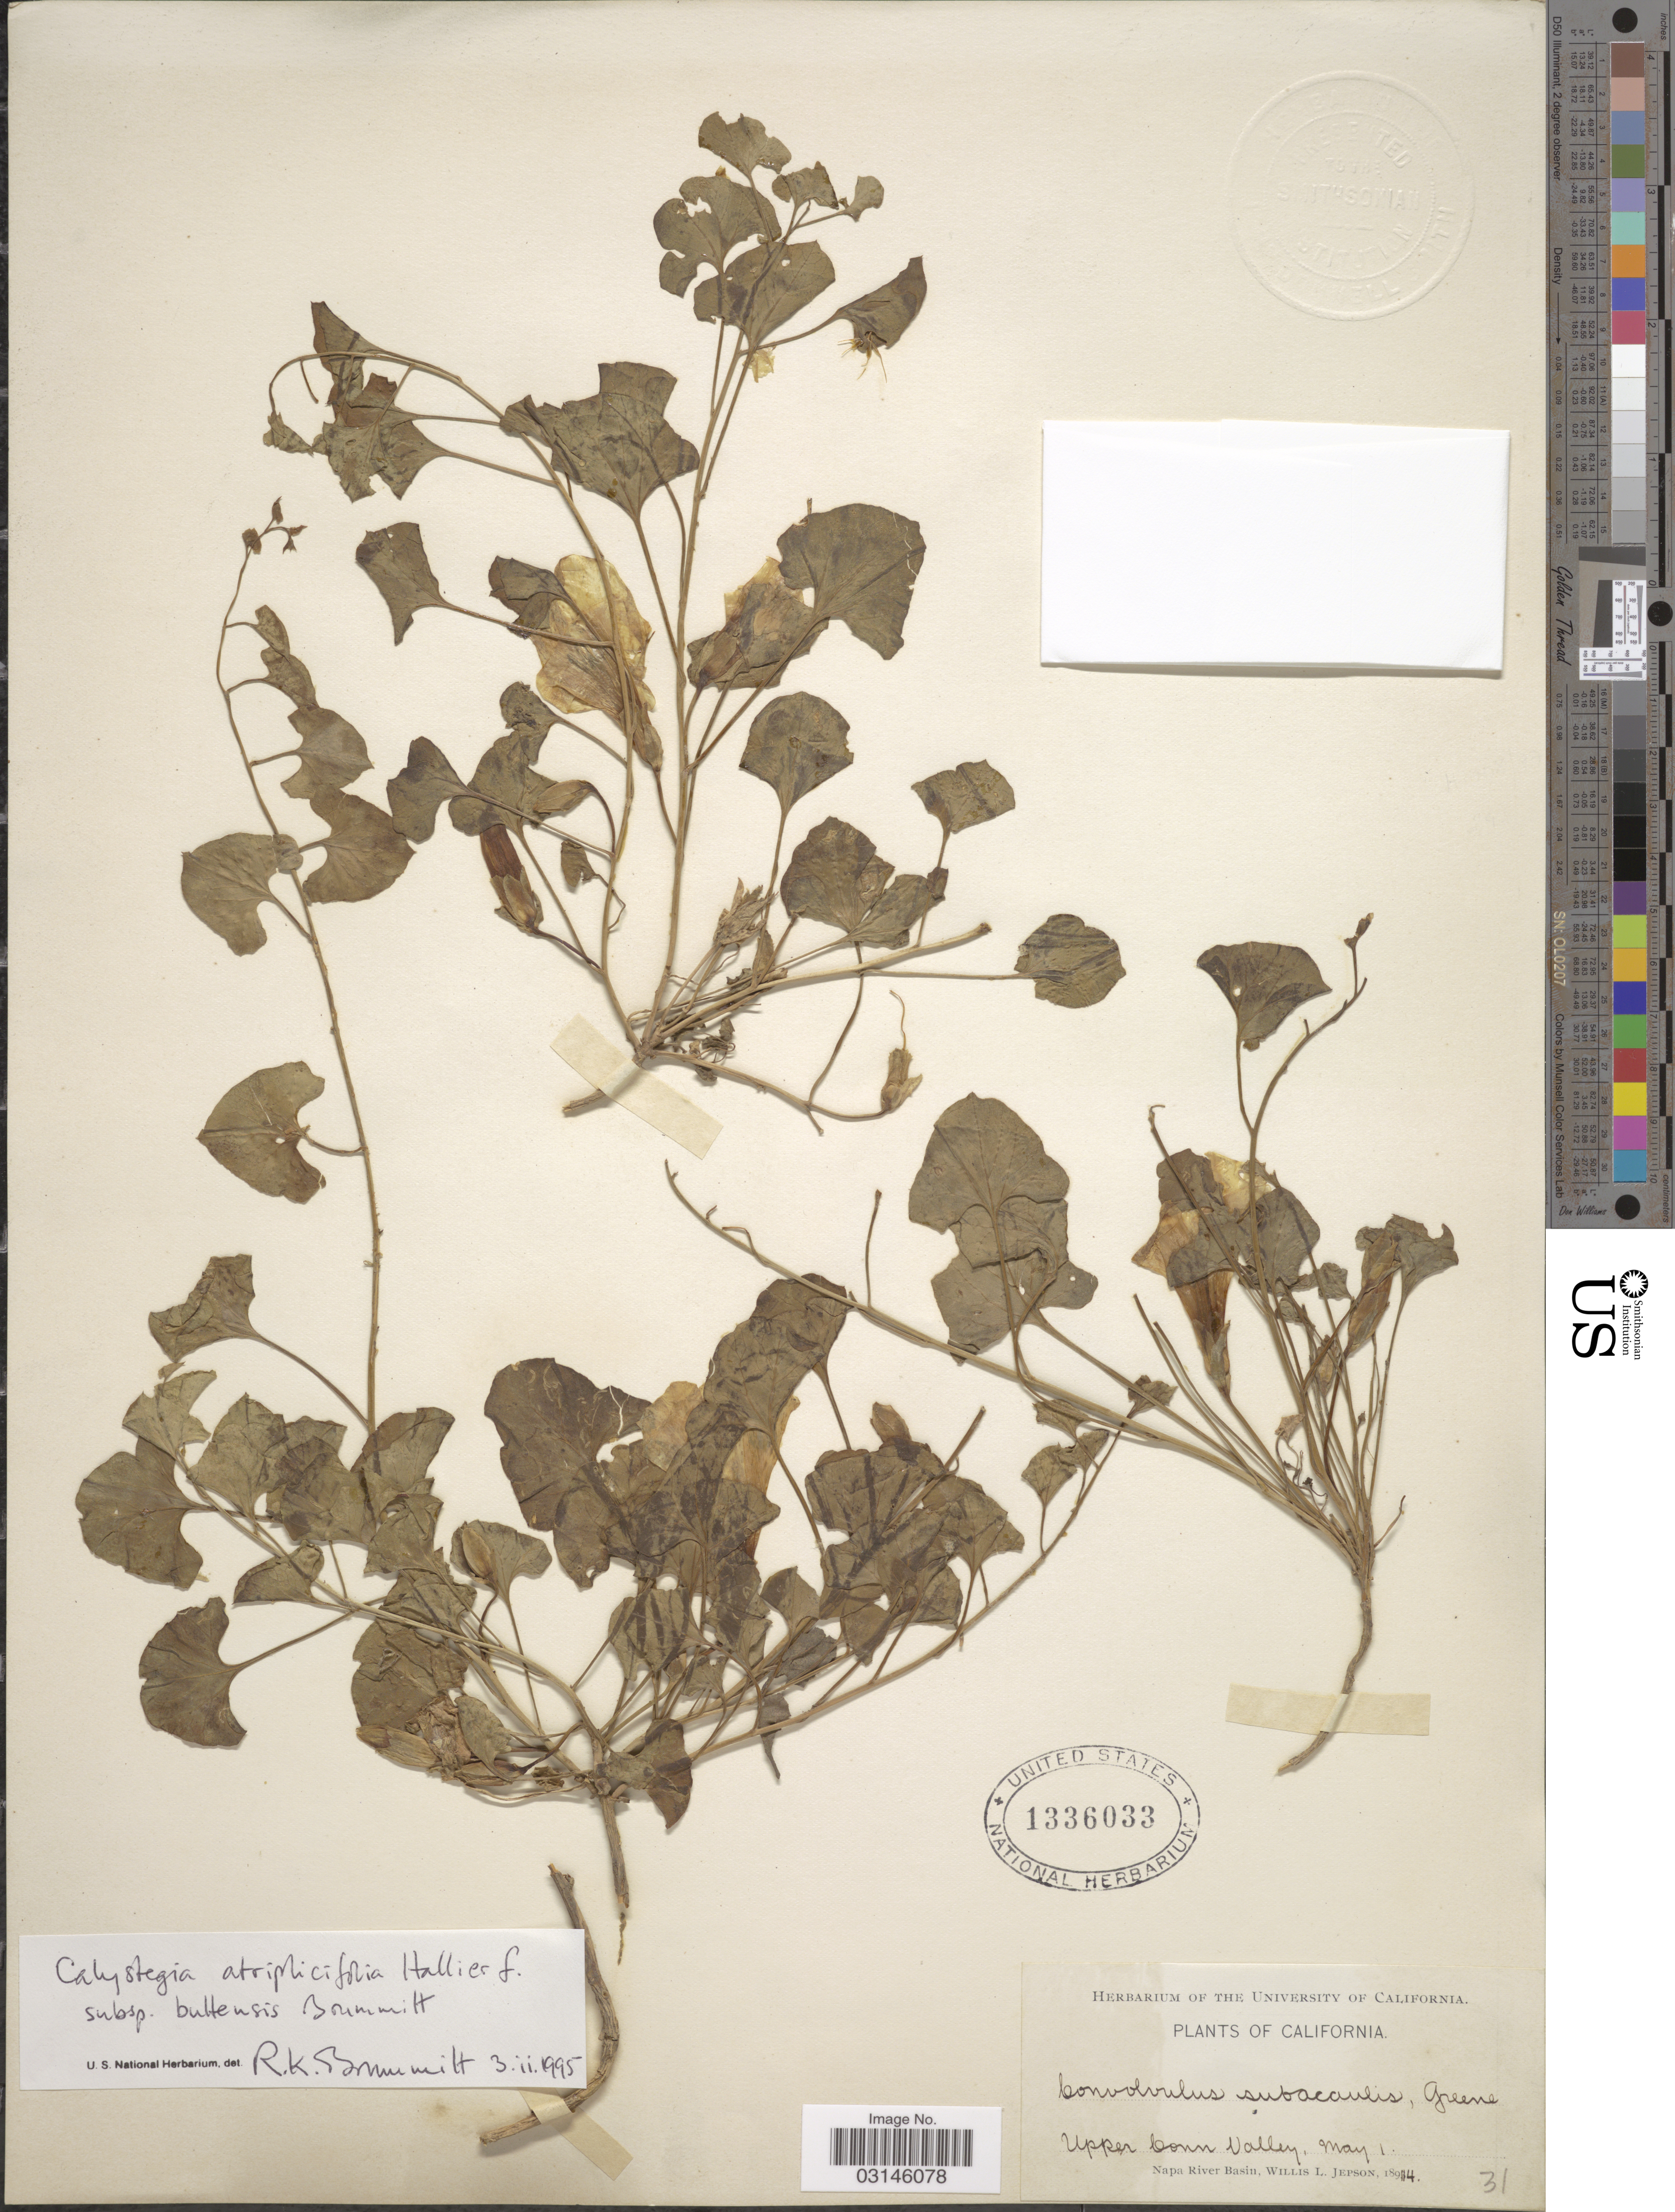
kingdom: Plantae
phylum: Tracheophyta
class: Magnoliopsida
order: Solanales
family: Convolvulaceae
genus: Calystegia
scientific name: Calystegia atriplicifolia subsp. buttensis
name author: Brummitt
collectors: W. L. Jepson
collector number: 31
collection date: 1894-05-01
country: United States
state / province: California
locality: Upper Conn Valley. Napa River Basin.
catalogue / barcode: US 1336033